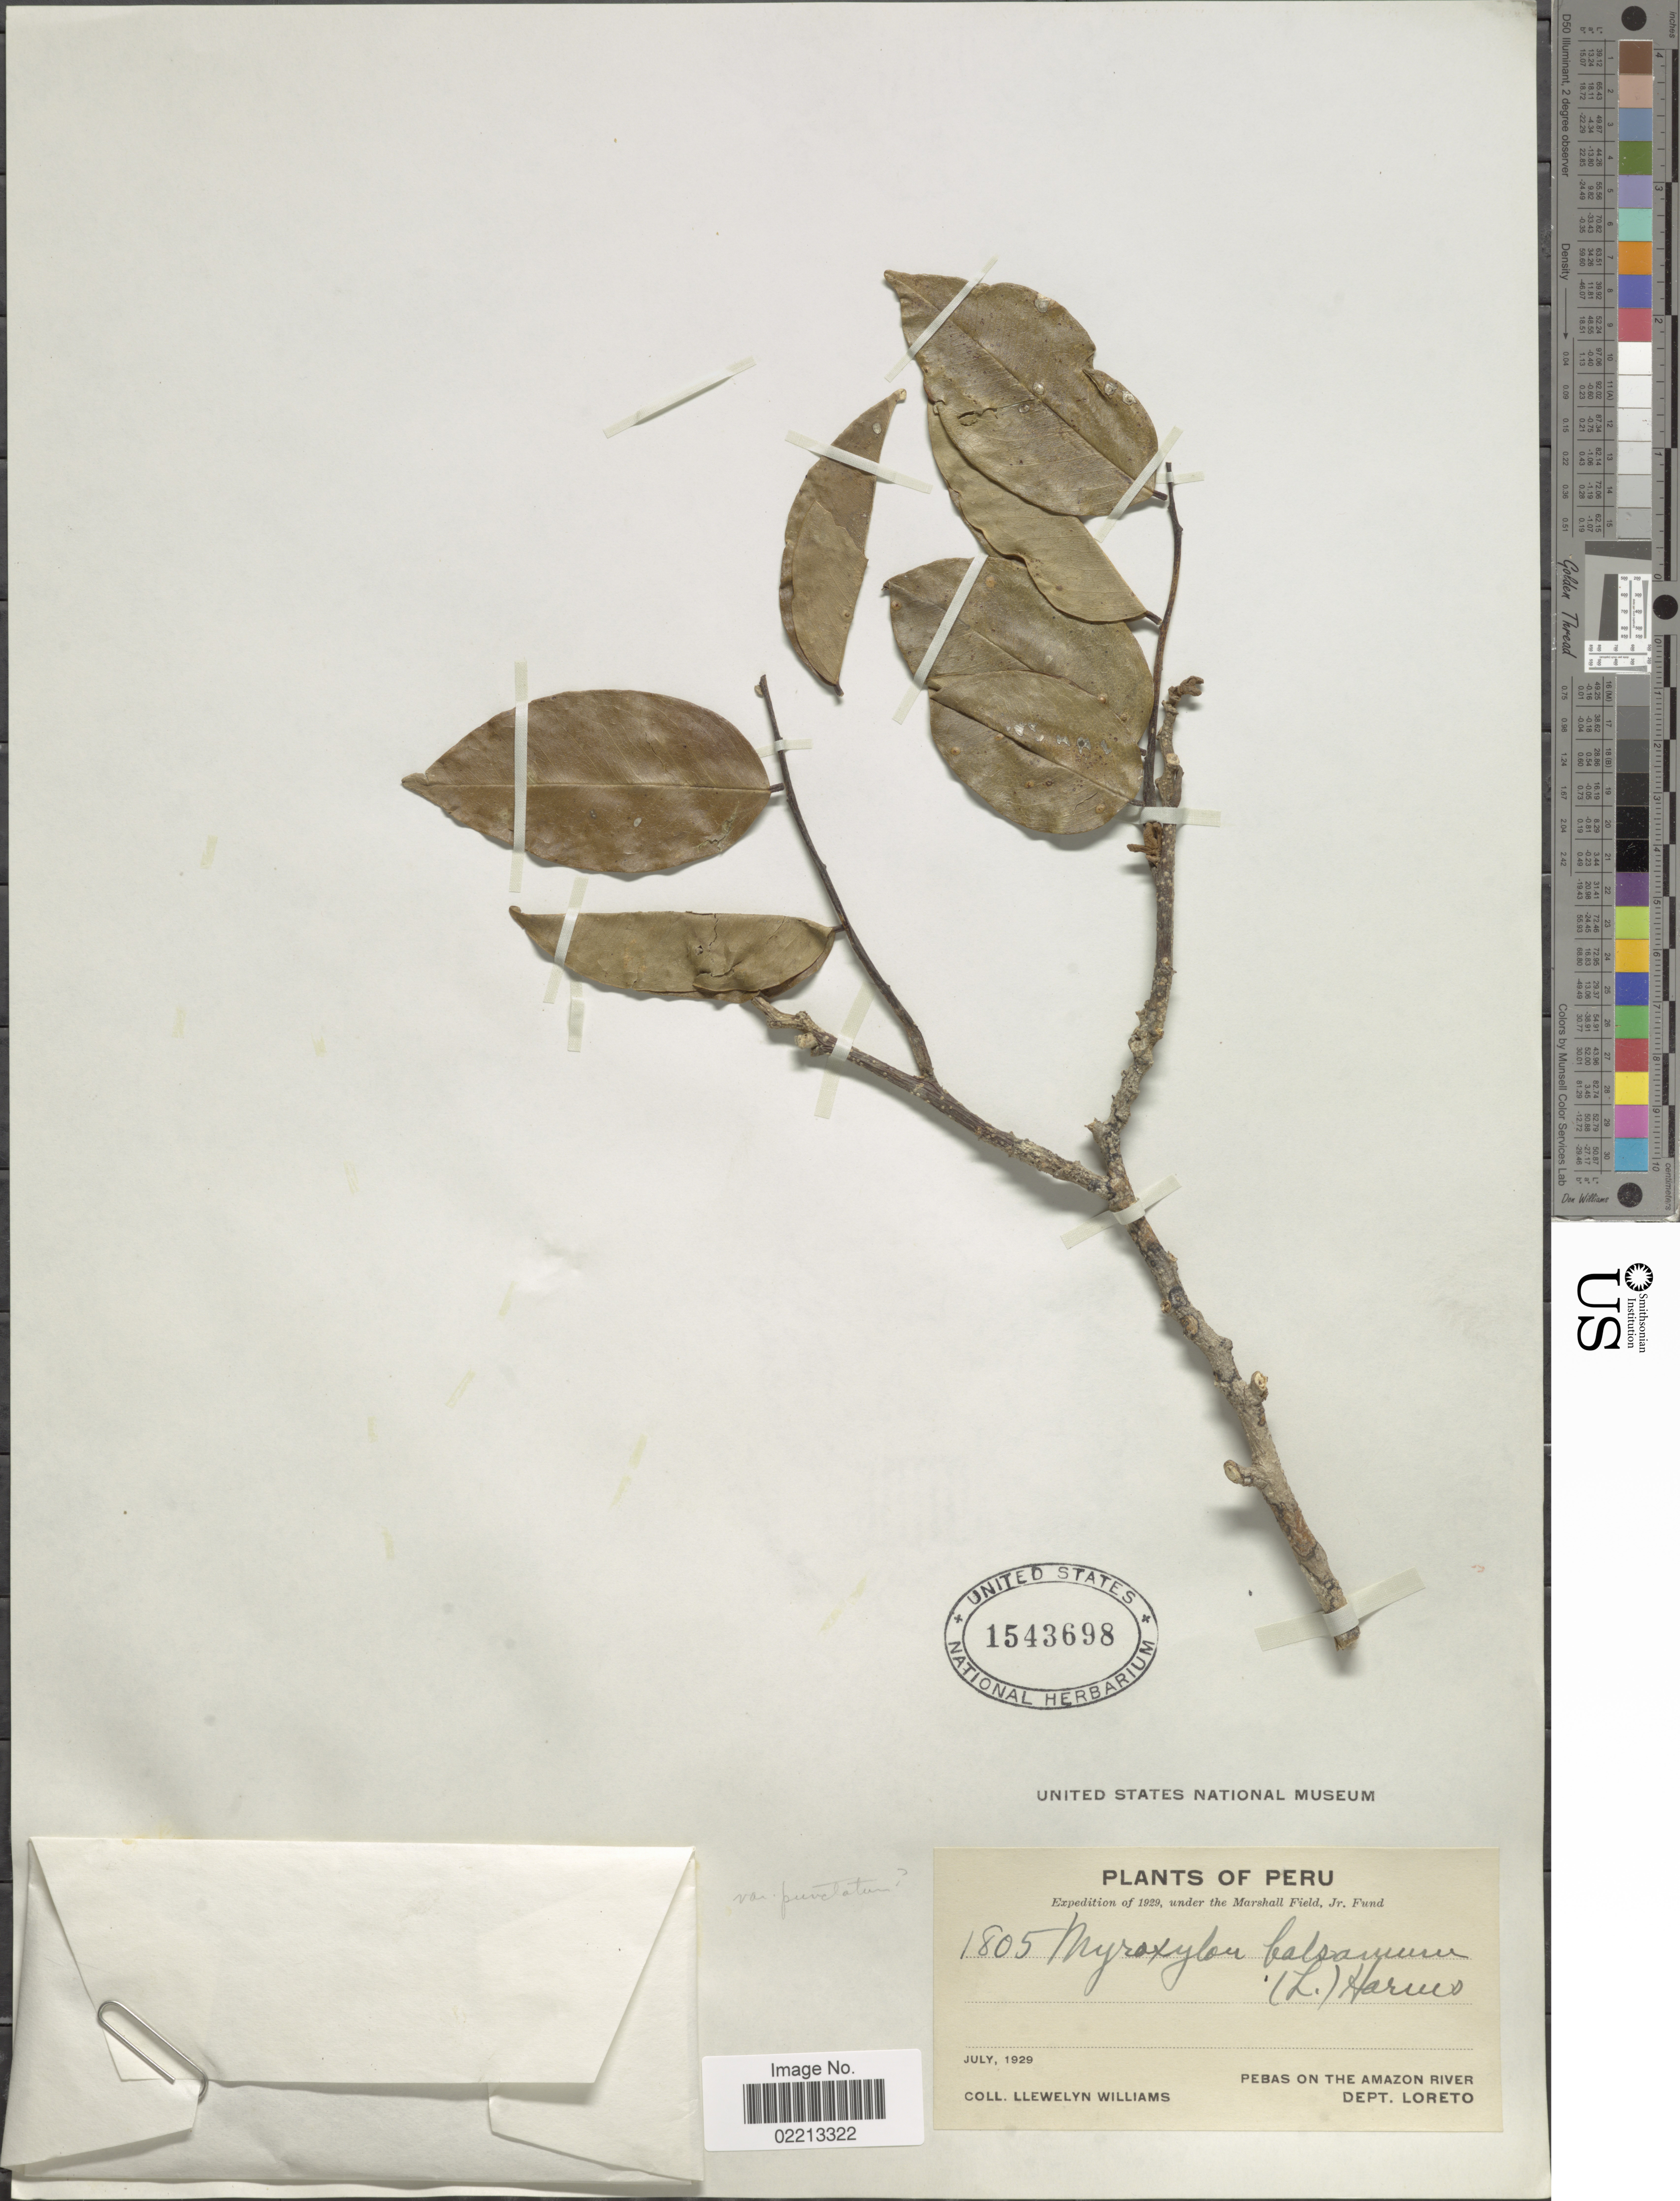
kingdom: Plantae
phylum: Tracheophyta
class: Magnoliopsida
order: Fabales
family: Fabaceae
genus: Myroxylon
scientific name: Myroxylon balsamum var. punctatum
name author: (Klotzsch) Harms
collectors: Ll. Williams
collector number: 1805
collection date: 1929-07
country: Peru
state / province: Loreto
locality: Pebas on the Amazon River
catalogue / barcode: US 1543698